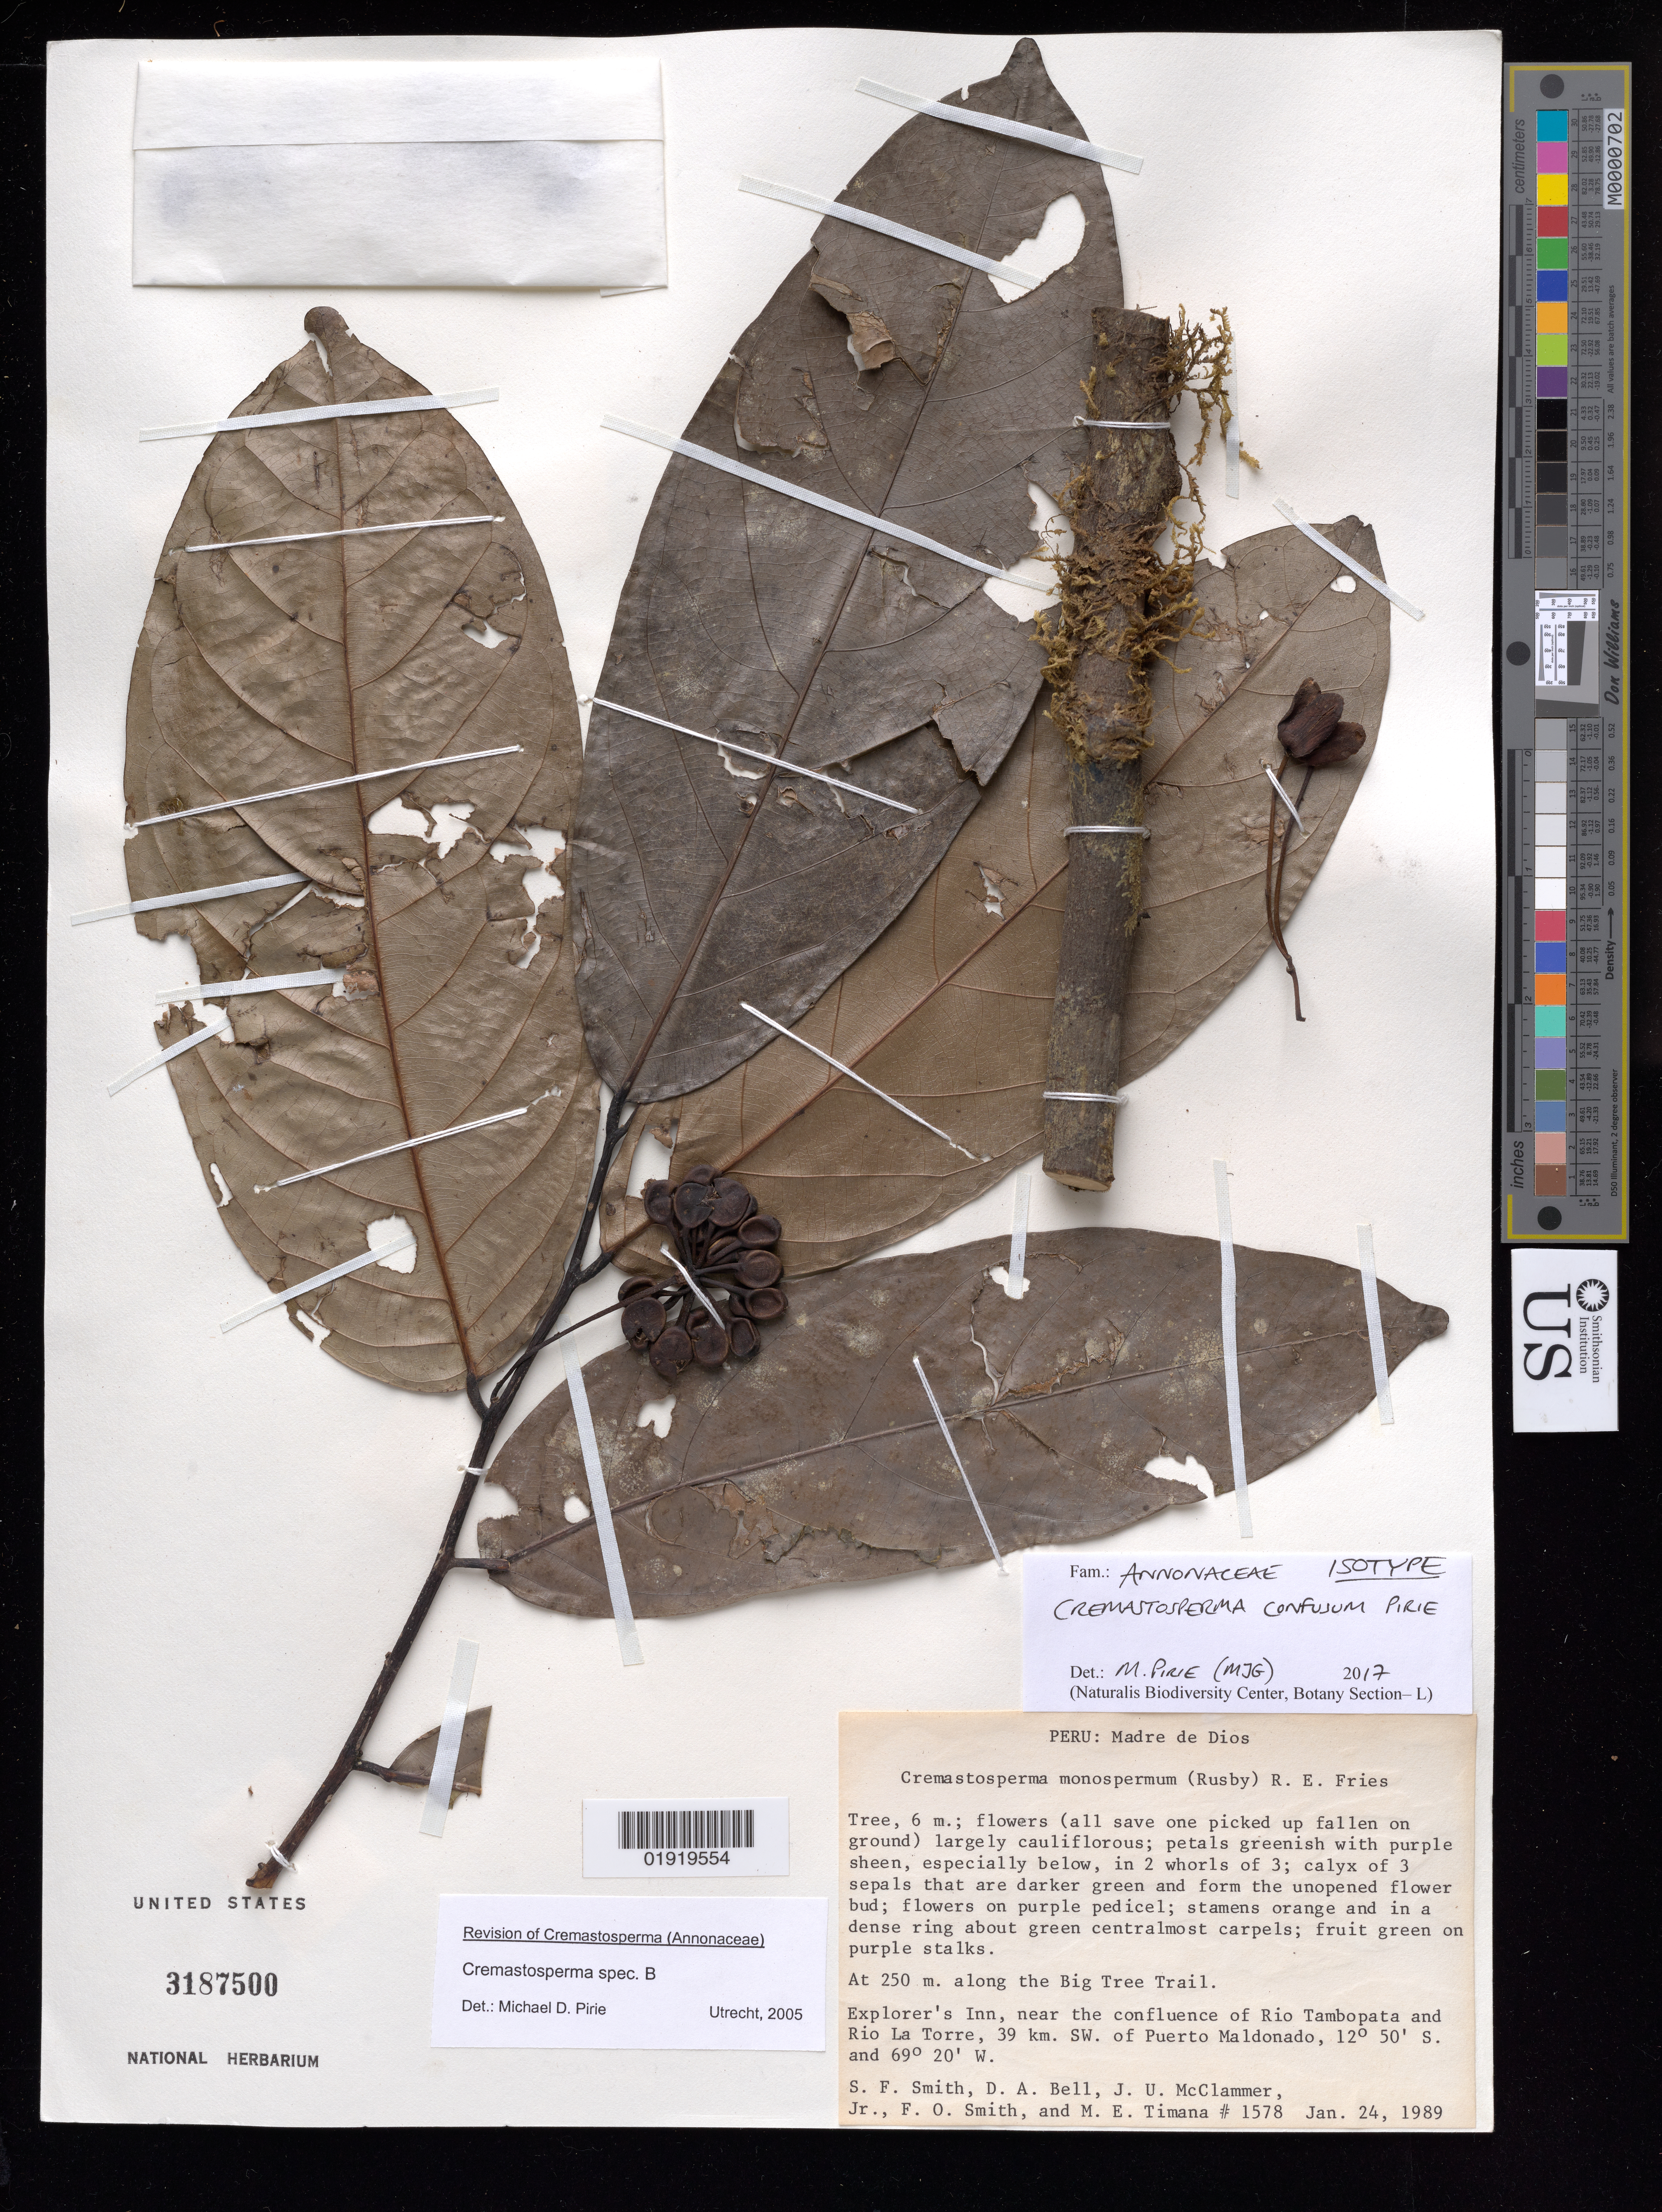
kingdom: Plantae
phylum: Tracheophyta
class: Magnoliopsida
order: Magnoliales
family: Annonaceae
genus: Cremastosperma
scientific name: Cremastosperma confusum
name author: Pirie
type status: Isotype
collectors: S.F. Smith, D. A. Bell, J. McClammer Jr. & F. Smith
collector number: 1578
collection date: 1989-01-24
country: Peru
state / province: Madre de Dios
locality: Explorer's Inn, near the confluence of Rio Tambopata and Rio La Torre, 39 km. SW of Puerto Maldonado. At 250 m along the Big Tree Trail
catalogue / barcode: US 3187500